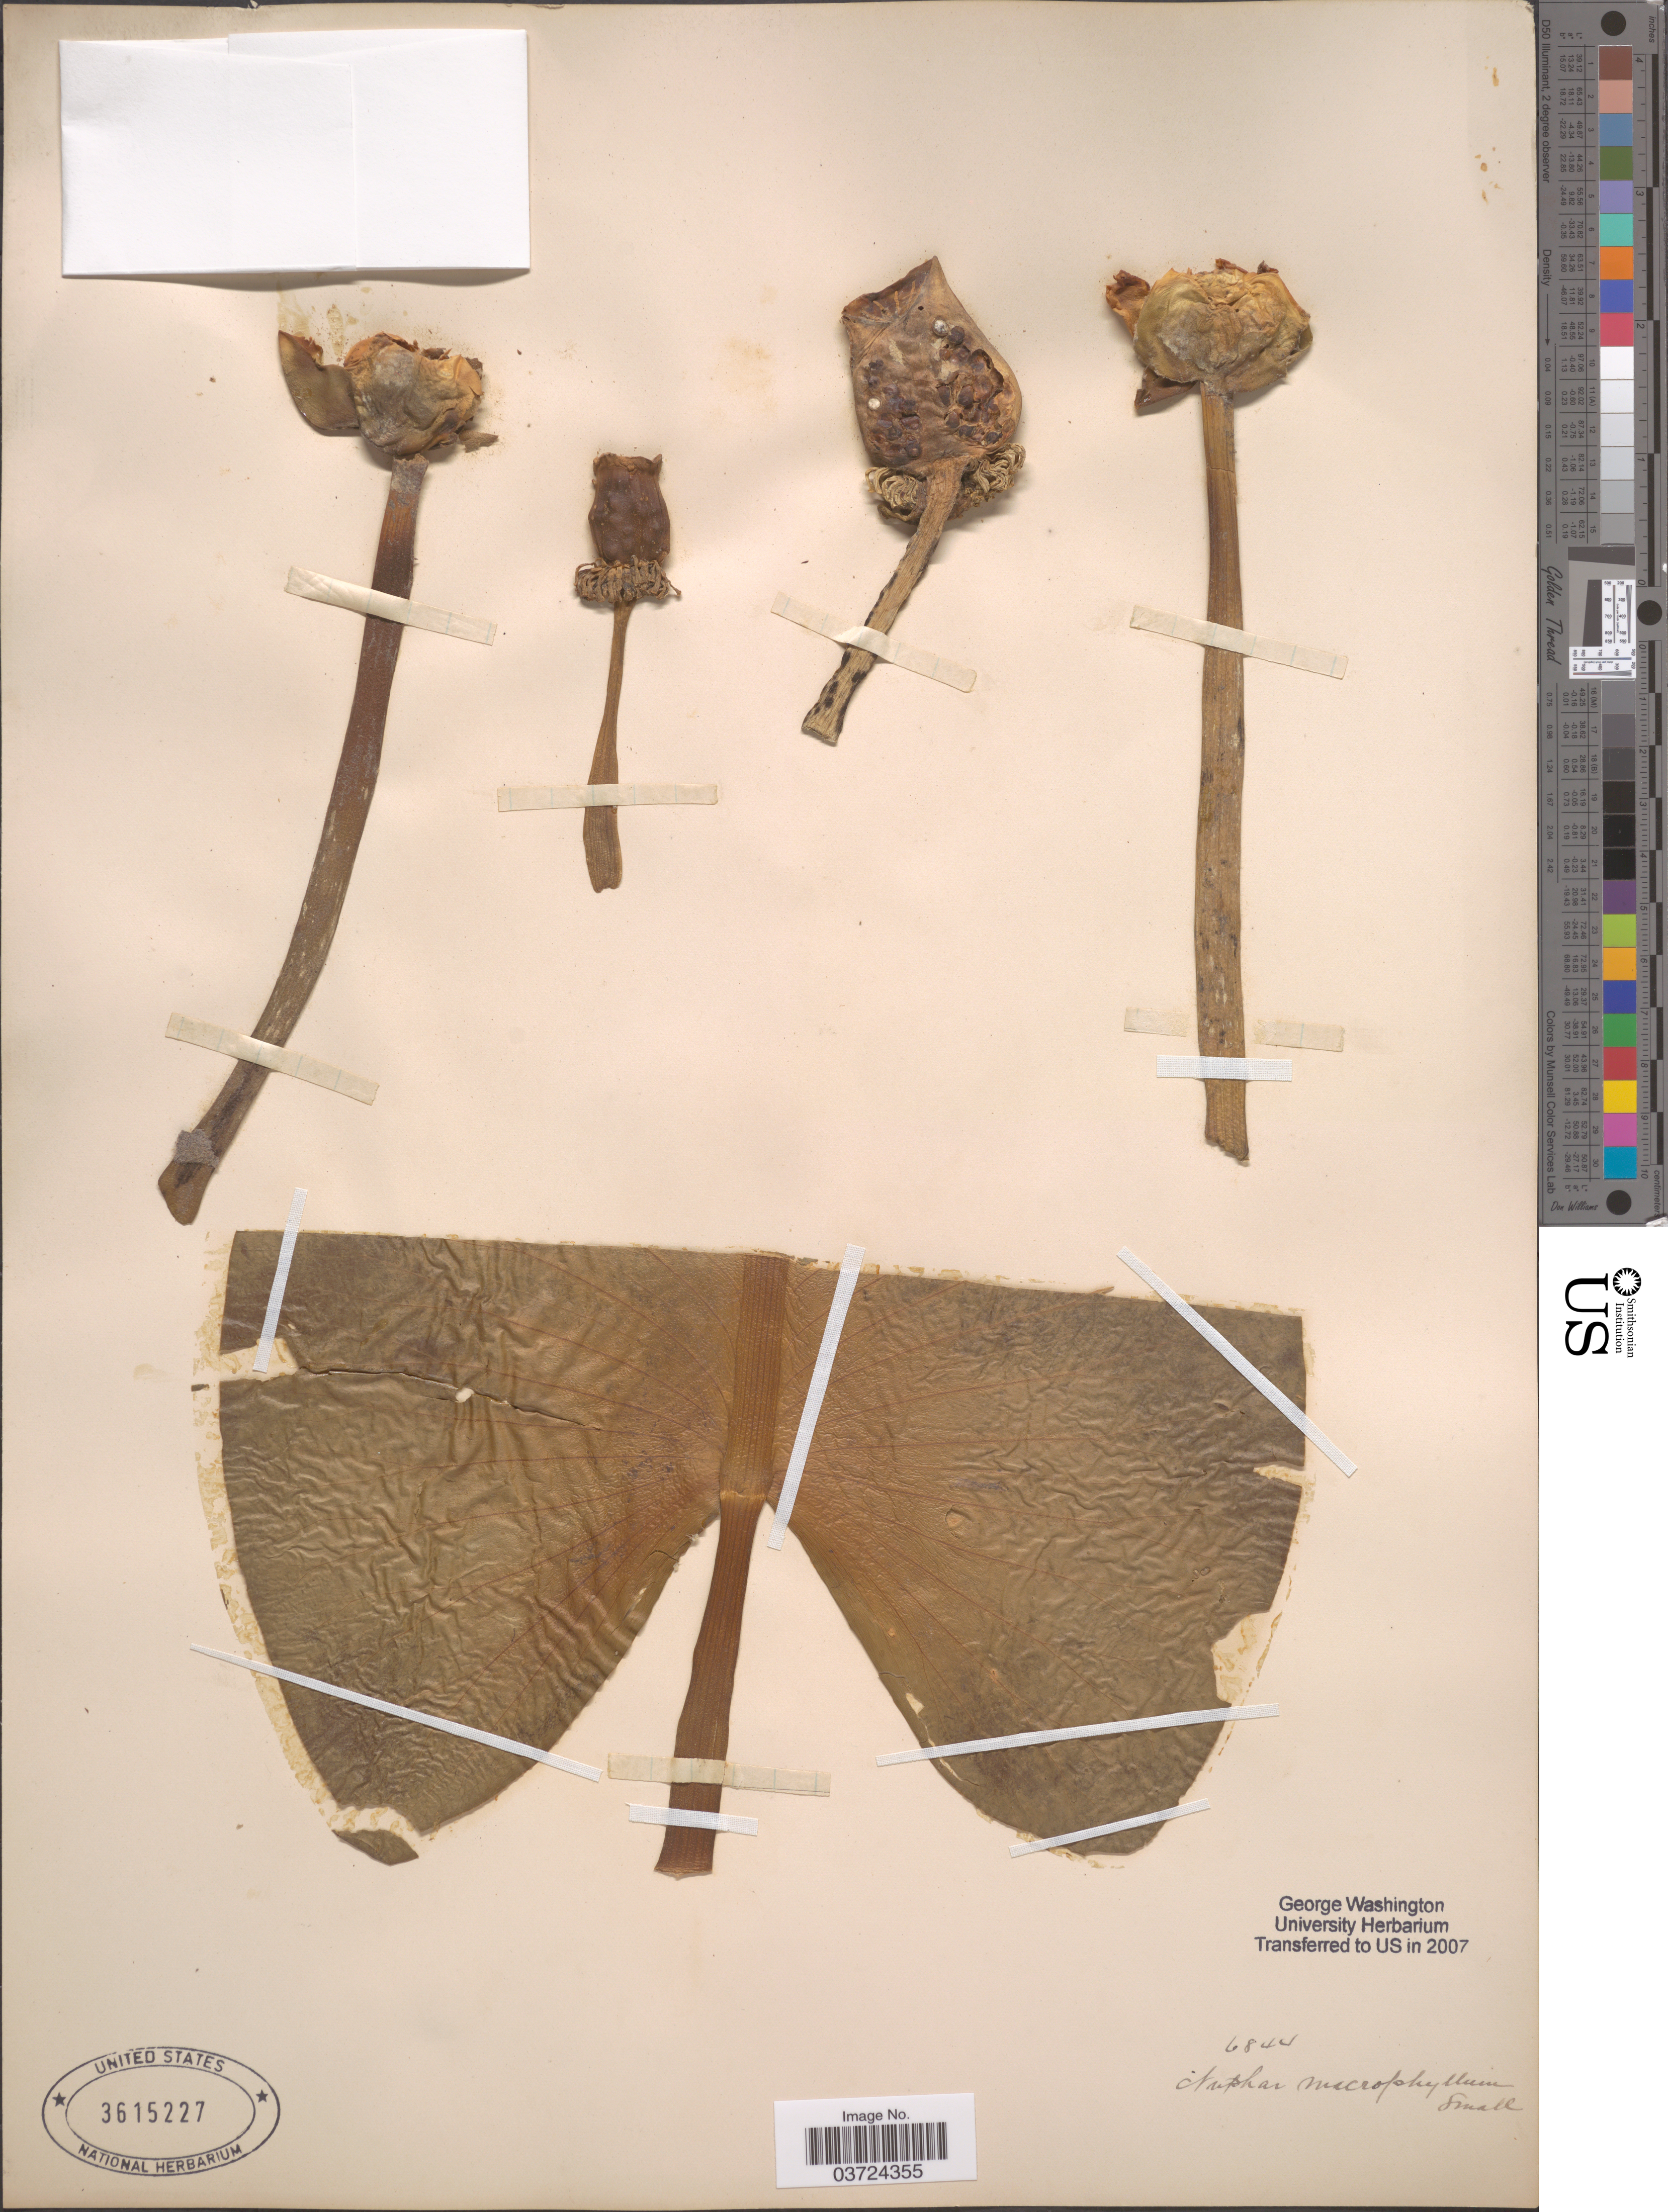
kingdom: Plantae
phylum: Tracheophyta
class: Magnoliopsida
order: Nymphaeales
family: Nymphaeaceae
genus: Nuphar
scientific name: Nuphar advena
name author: (Aiton) W.T. Aiton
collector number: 6844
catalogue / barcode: US 3615227